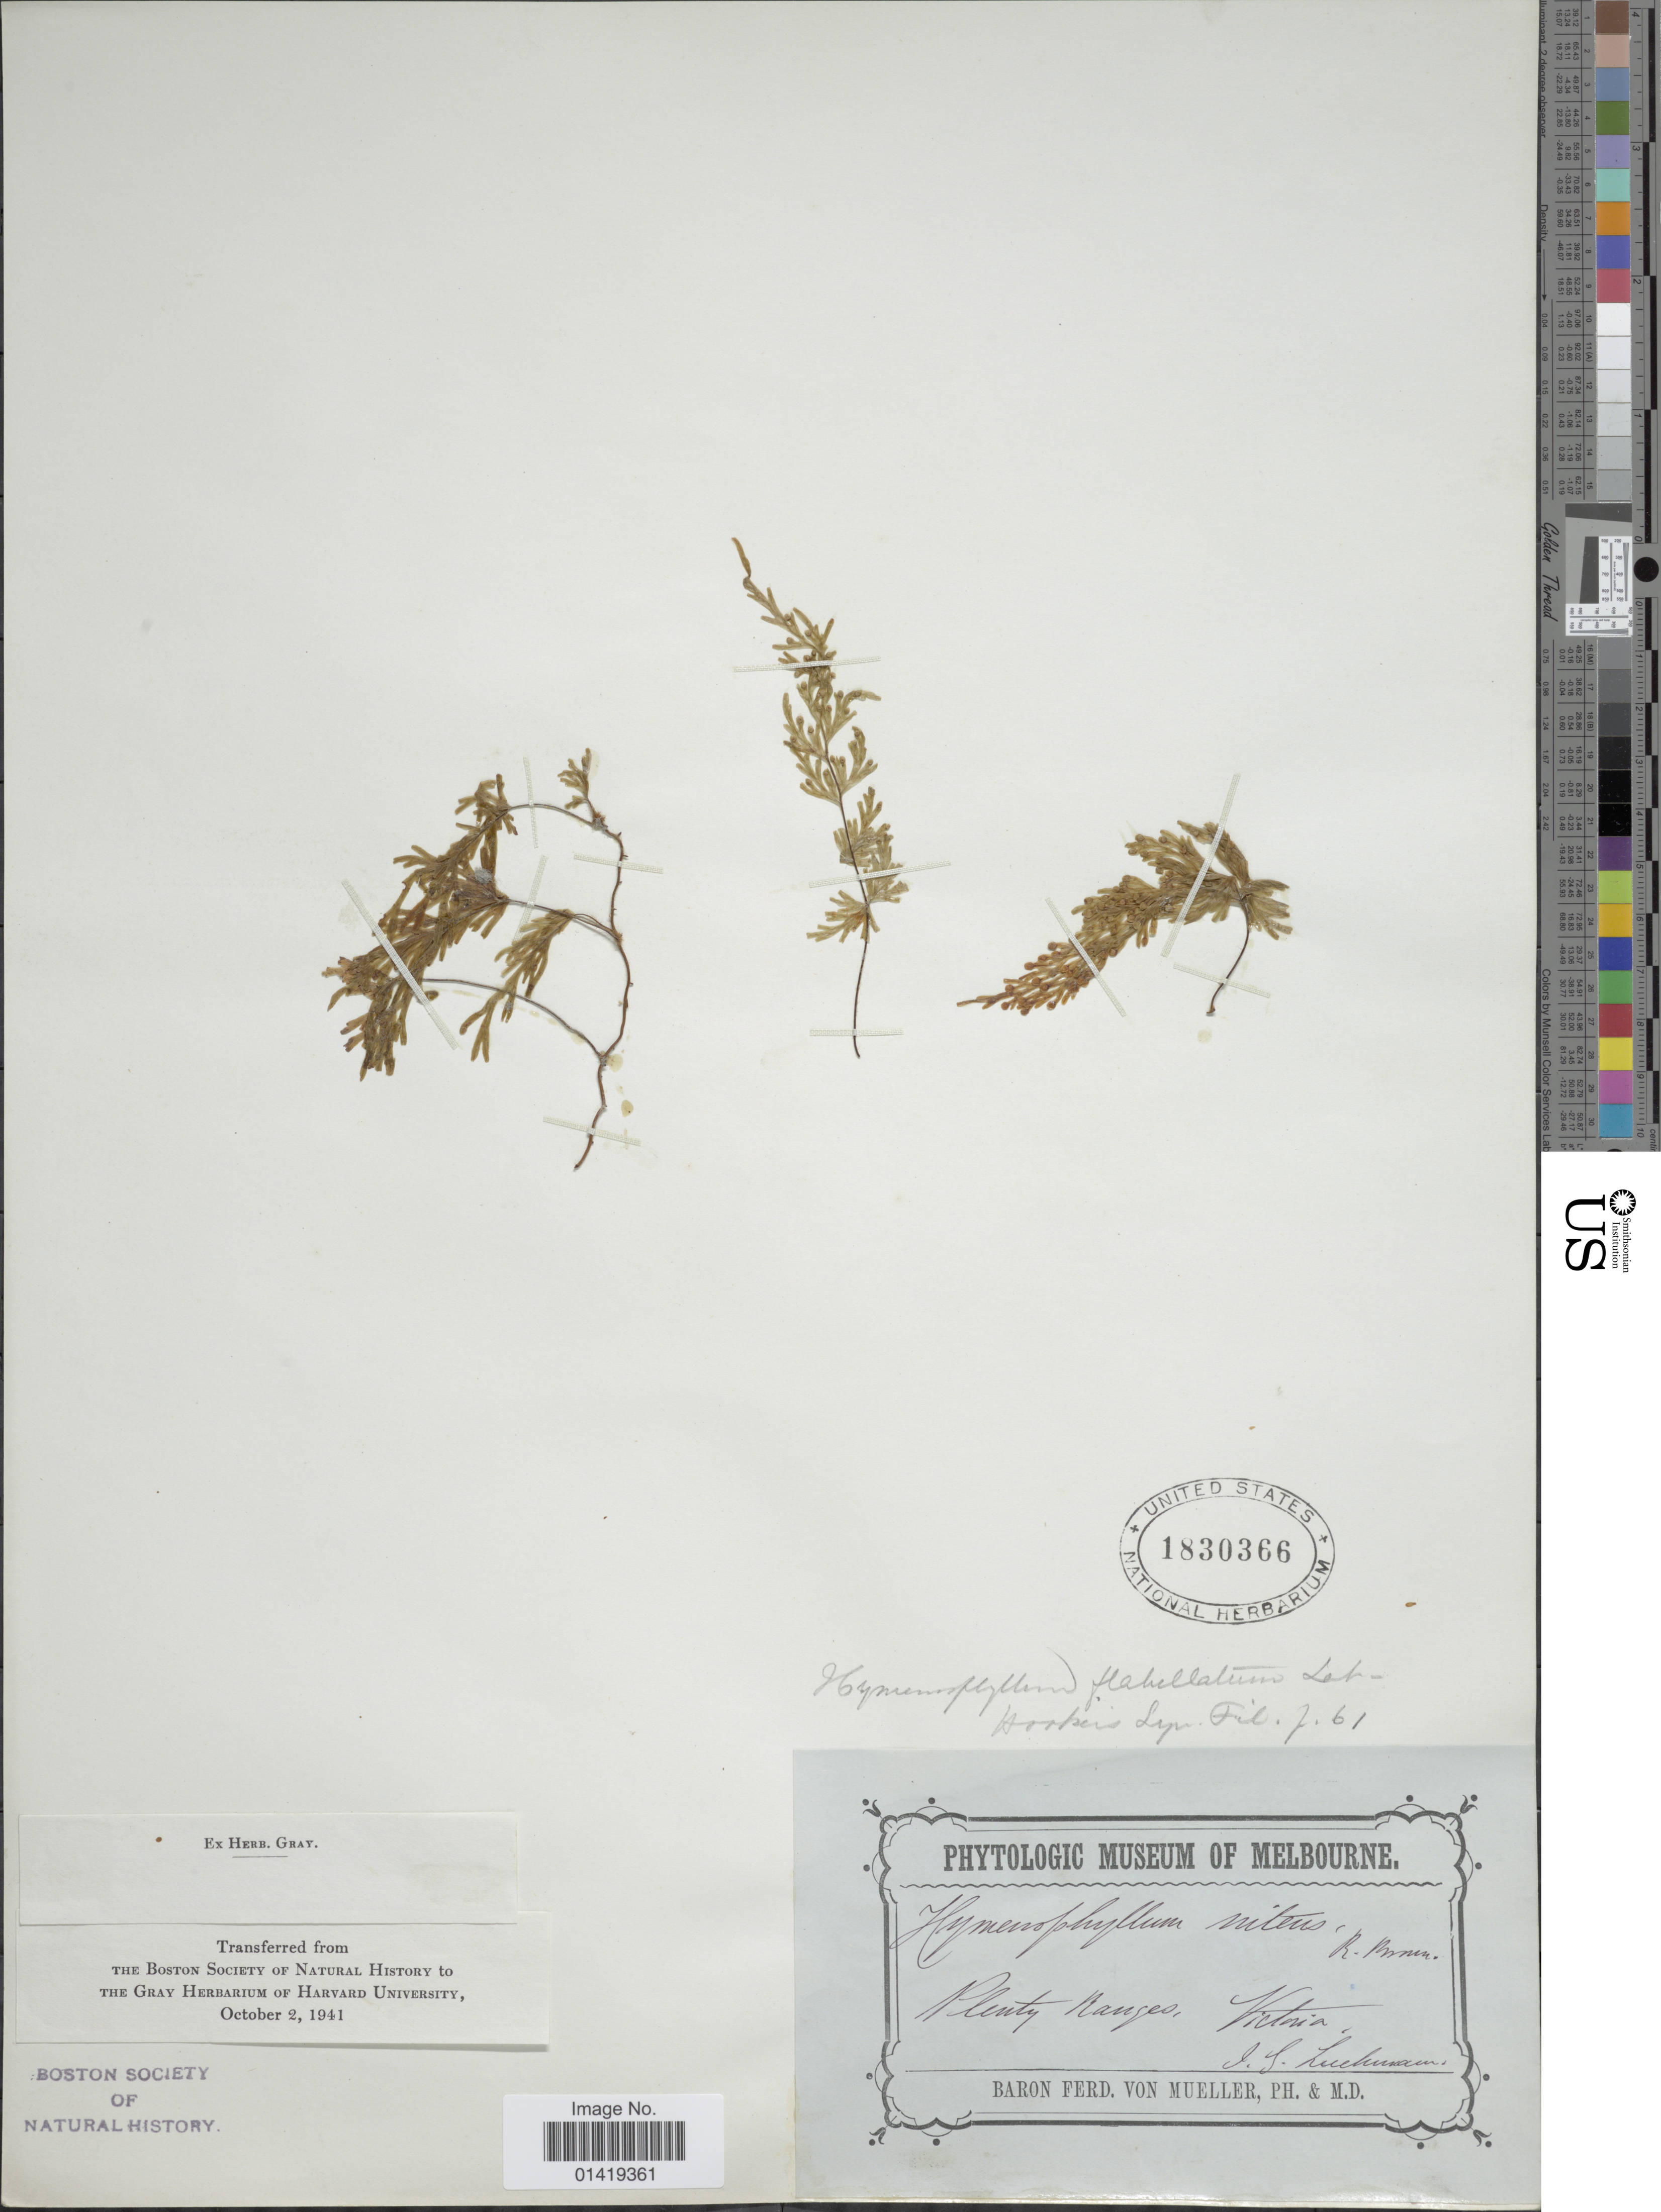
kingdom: Plantae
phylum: Tracheophyta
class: Polypodiopsida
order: Hymenophyllales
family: Hymenophyllaceae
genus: Hymenophyllum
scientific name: Hymenophyllum flabellatum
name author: Labill.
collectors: S. Luchmann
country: Australia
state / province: Victoria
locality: Plenty Ranges Victoria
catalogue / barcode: US 1830366